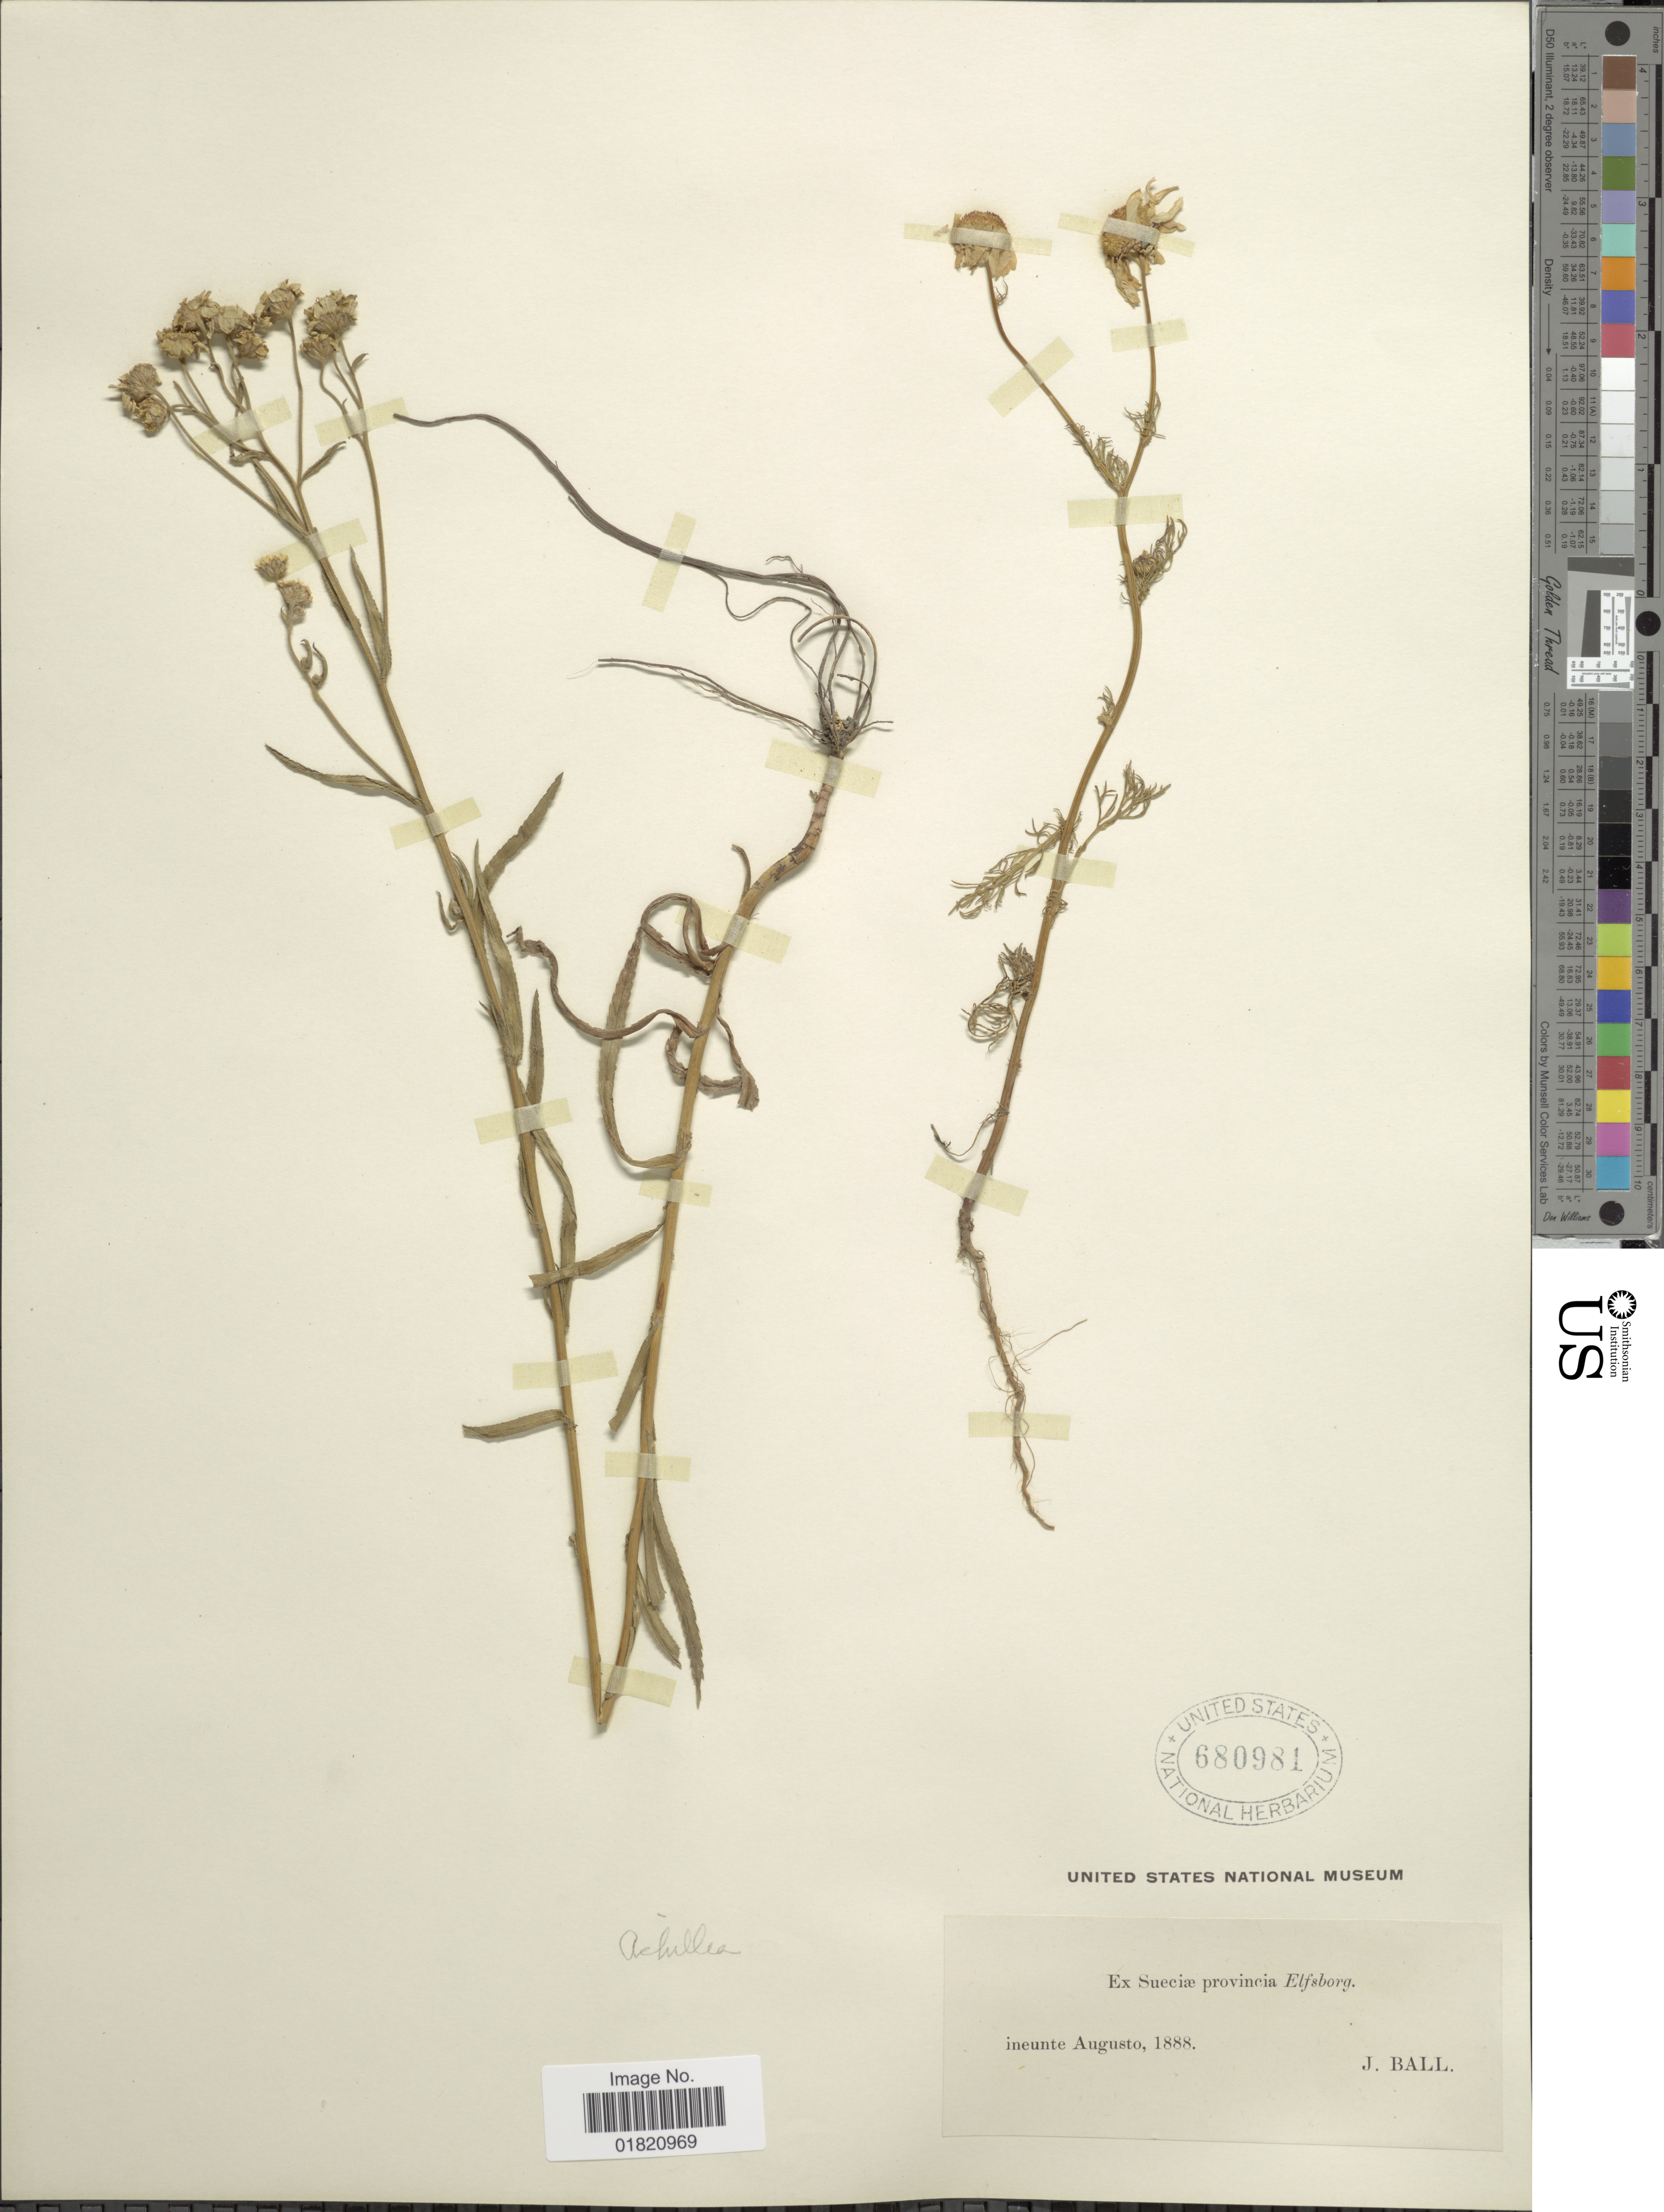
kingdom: Plantae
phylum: Tracheophyta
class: Magnoliopsida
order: Asterales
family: Asteraceae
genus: Achillea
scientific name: Achillea sp.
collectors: J. Ball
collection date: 1888-08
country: Sweden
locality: Sueciae provincia Elfsborg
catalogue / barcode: US 680981